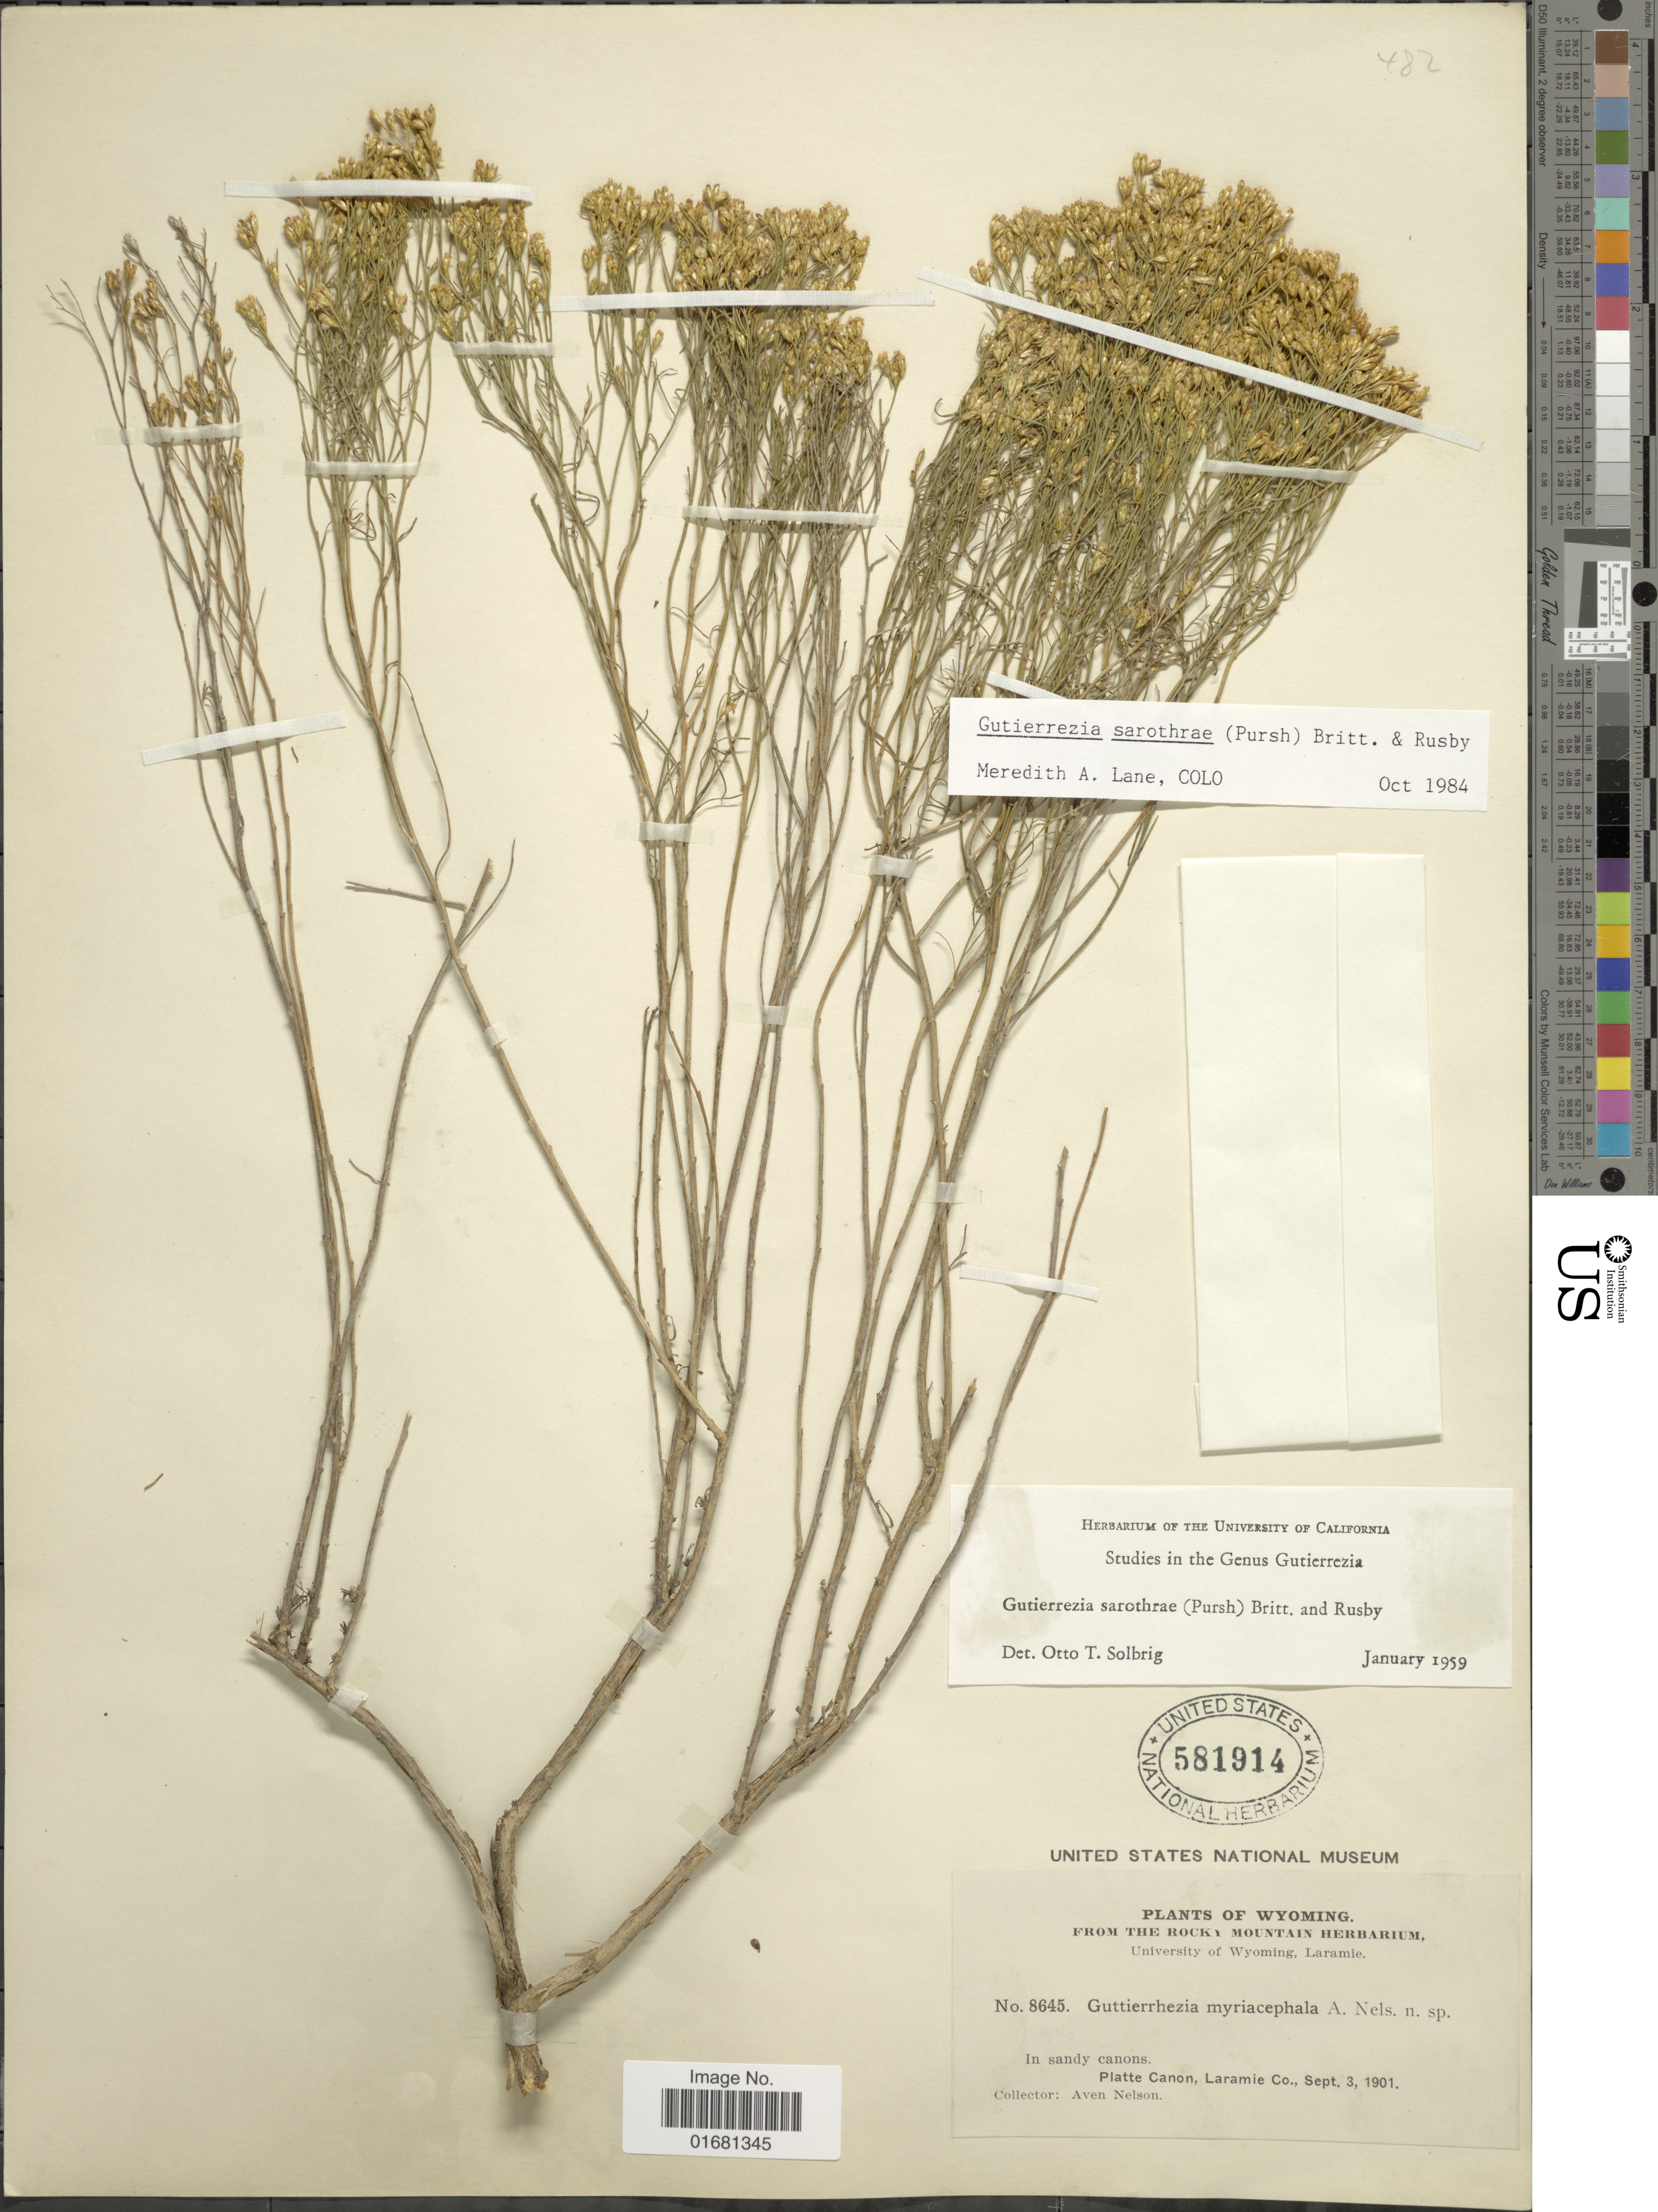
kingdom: Plantae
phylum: Tracheophyta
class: Magnoliopsida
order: Asterales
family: Asteraceae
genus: Gutierrezia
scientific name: Gutierrezia sarothrae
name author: (Pursh) Britton & Rusby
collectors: A. Nelson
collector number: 8645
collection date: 1901-09-03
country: United States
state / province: Wyoming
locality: Wyoming. In sandy canyons, Platte Canon, Laramie Co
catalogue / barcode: US 581914